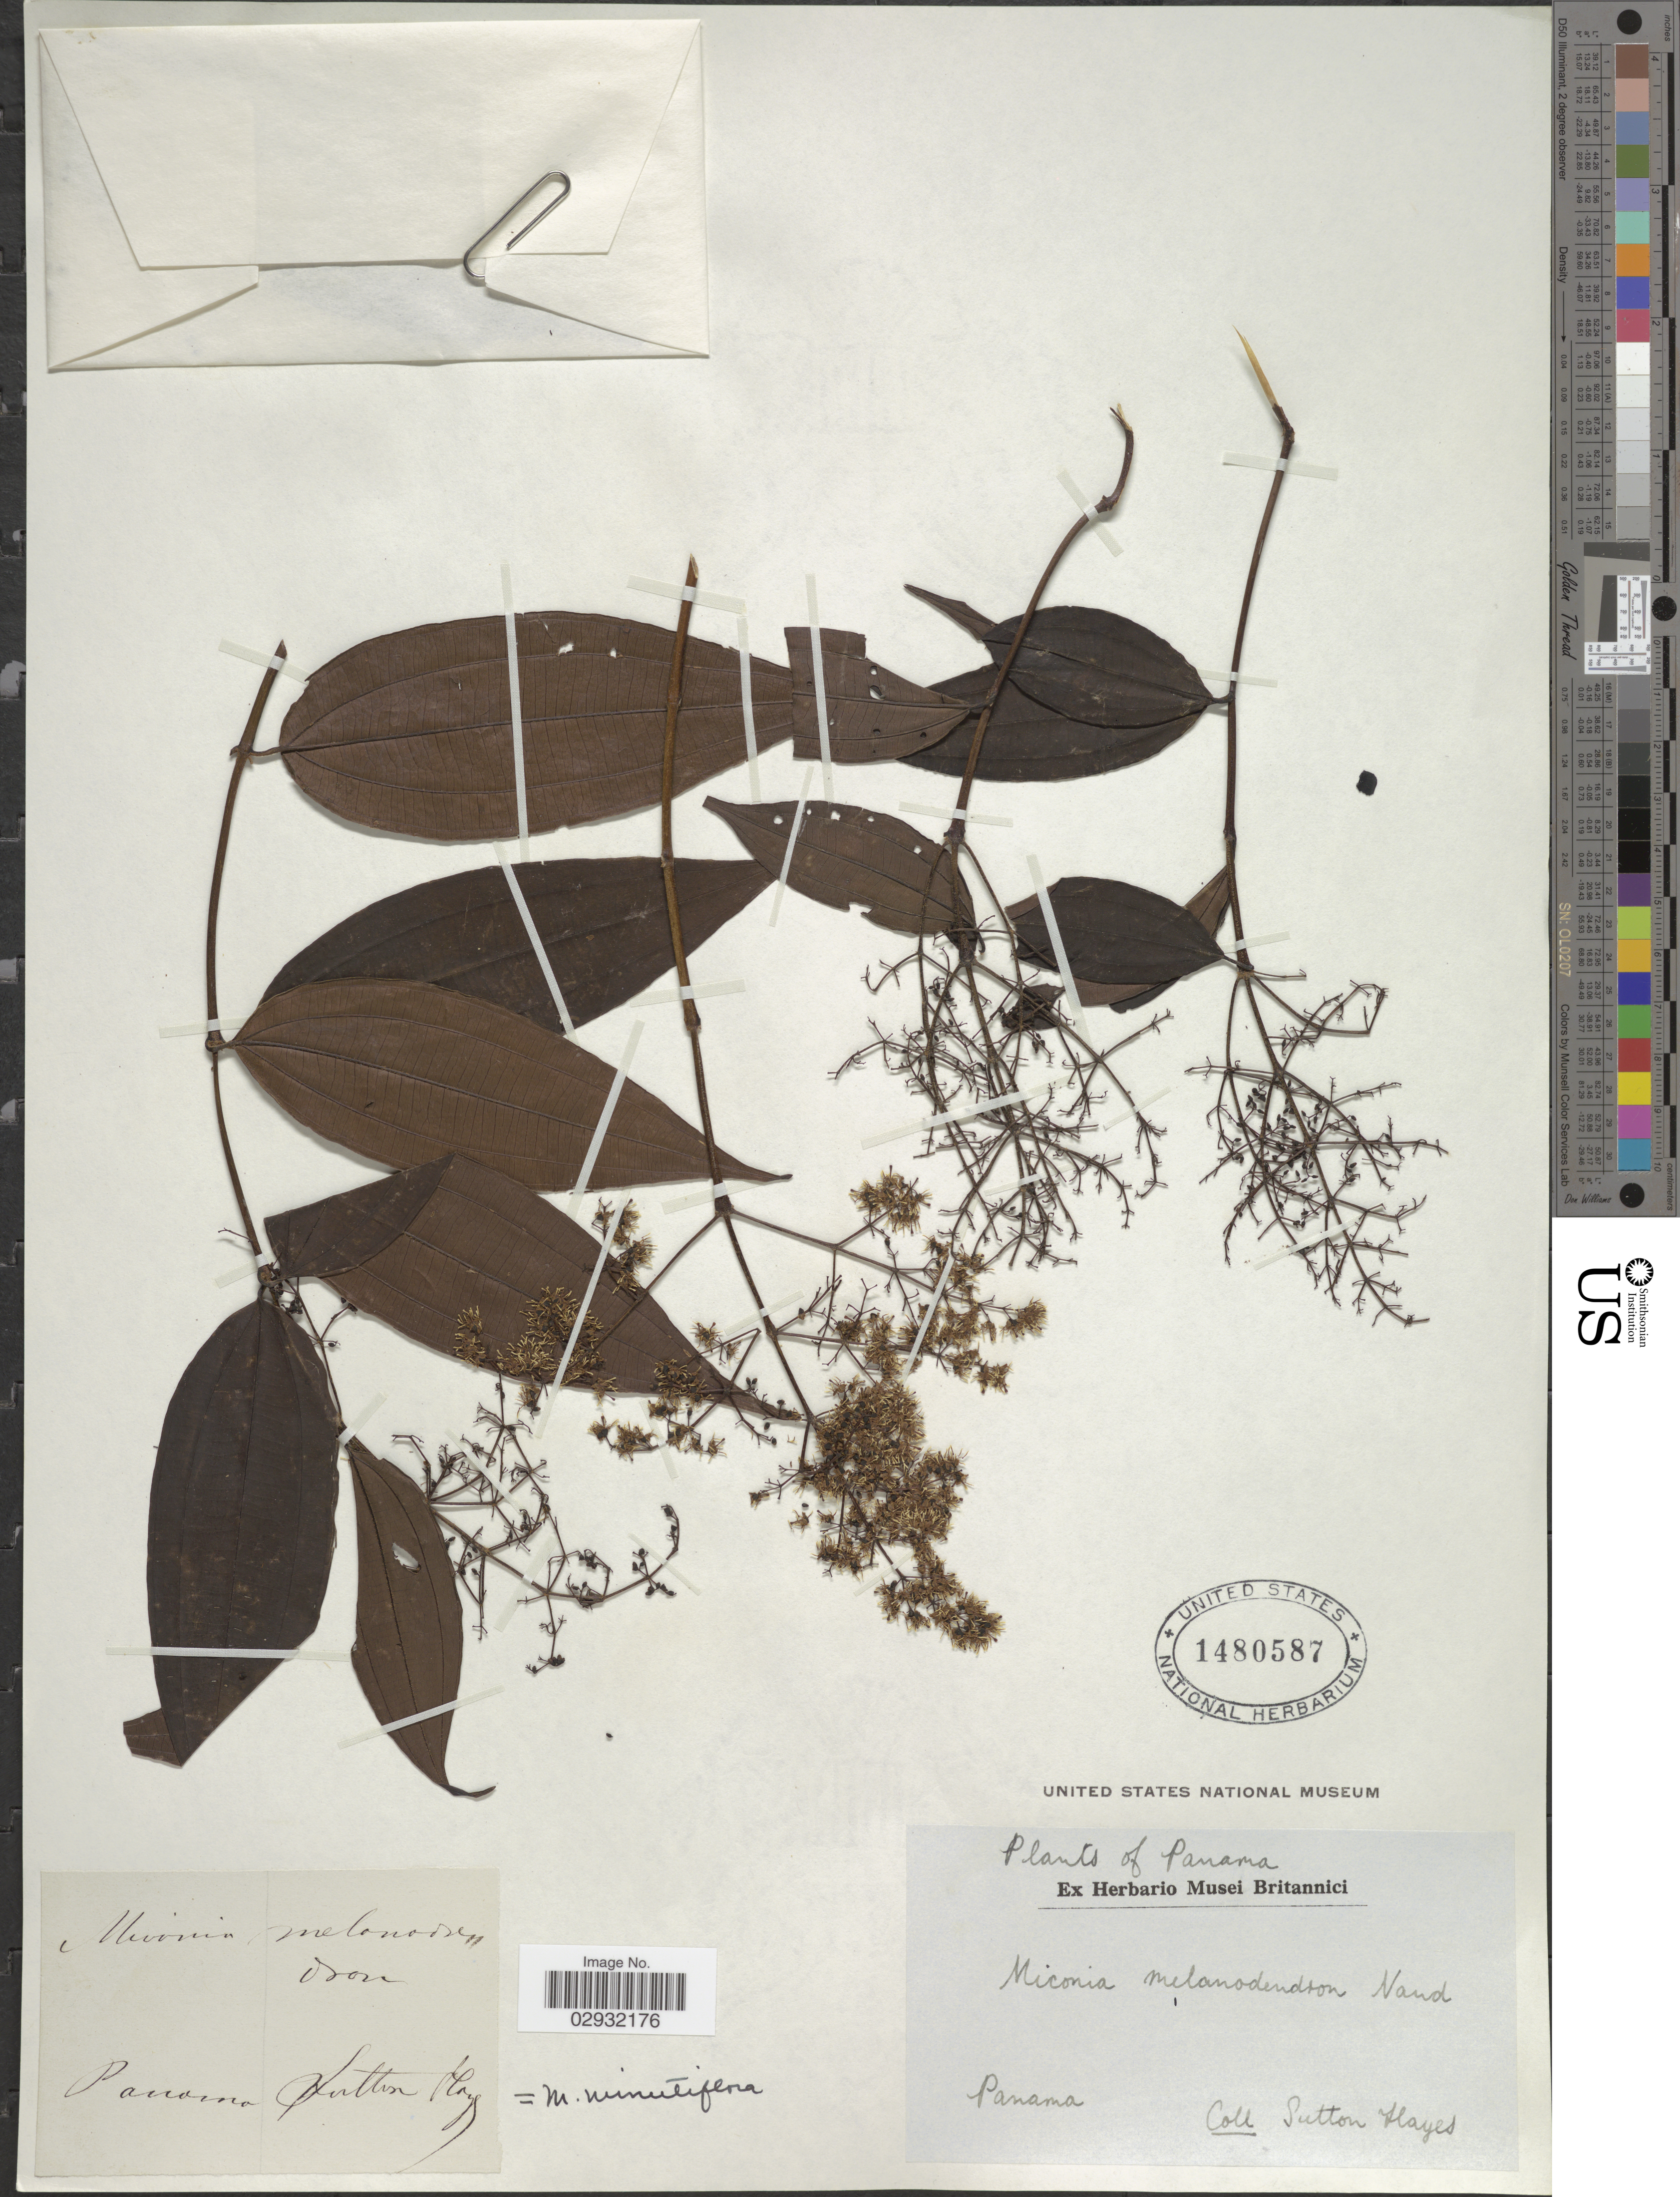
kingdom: Plantae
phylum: Tracheophyta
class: Magnoliopsida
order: Myrtales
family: Melastomataceae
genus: Miconia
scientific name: Miconia borealis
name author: Gleason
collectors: S. Hayes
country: Panama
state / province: Panamá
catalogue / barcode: US 1480587